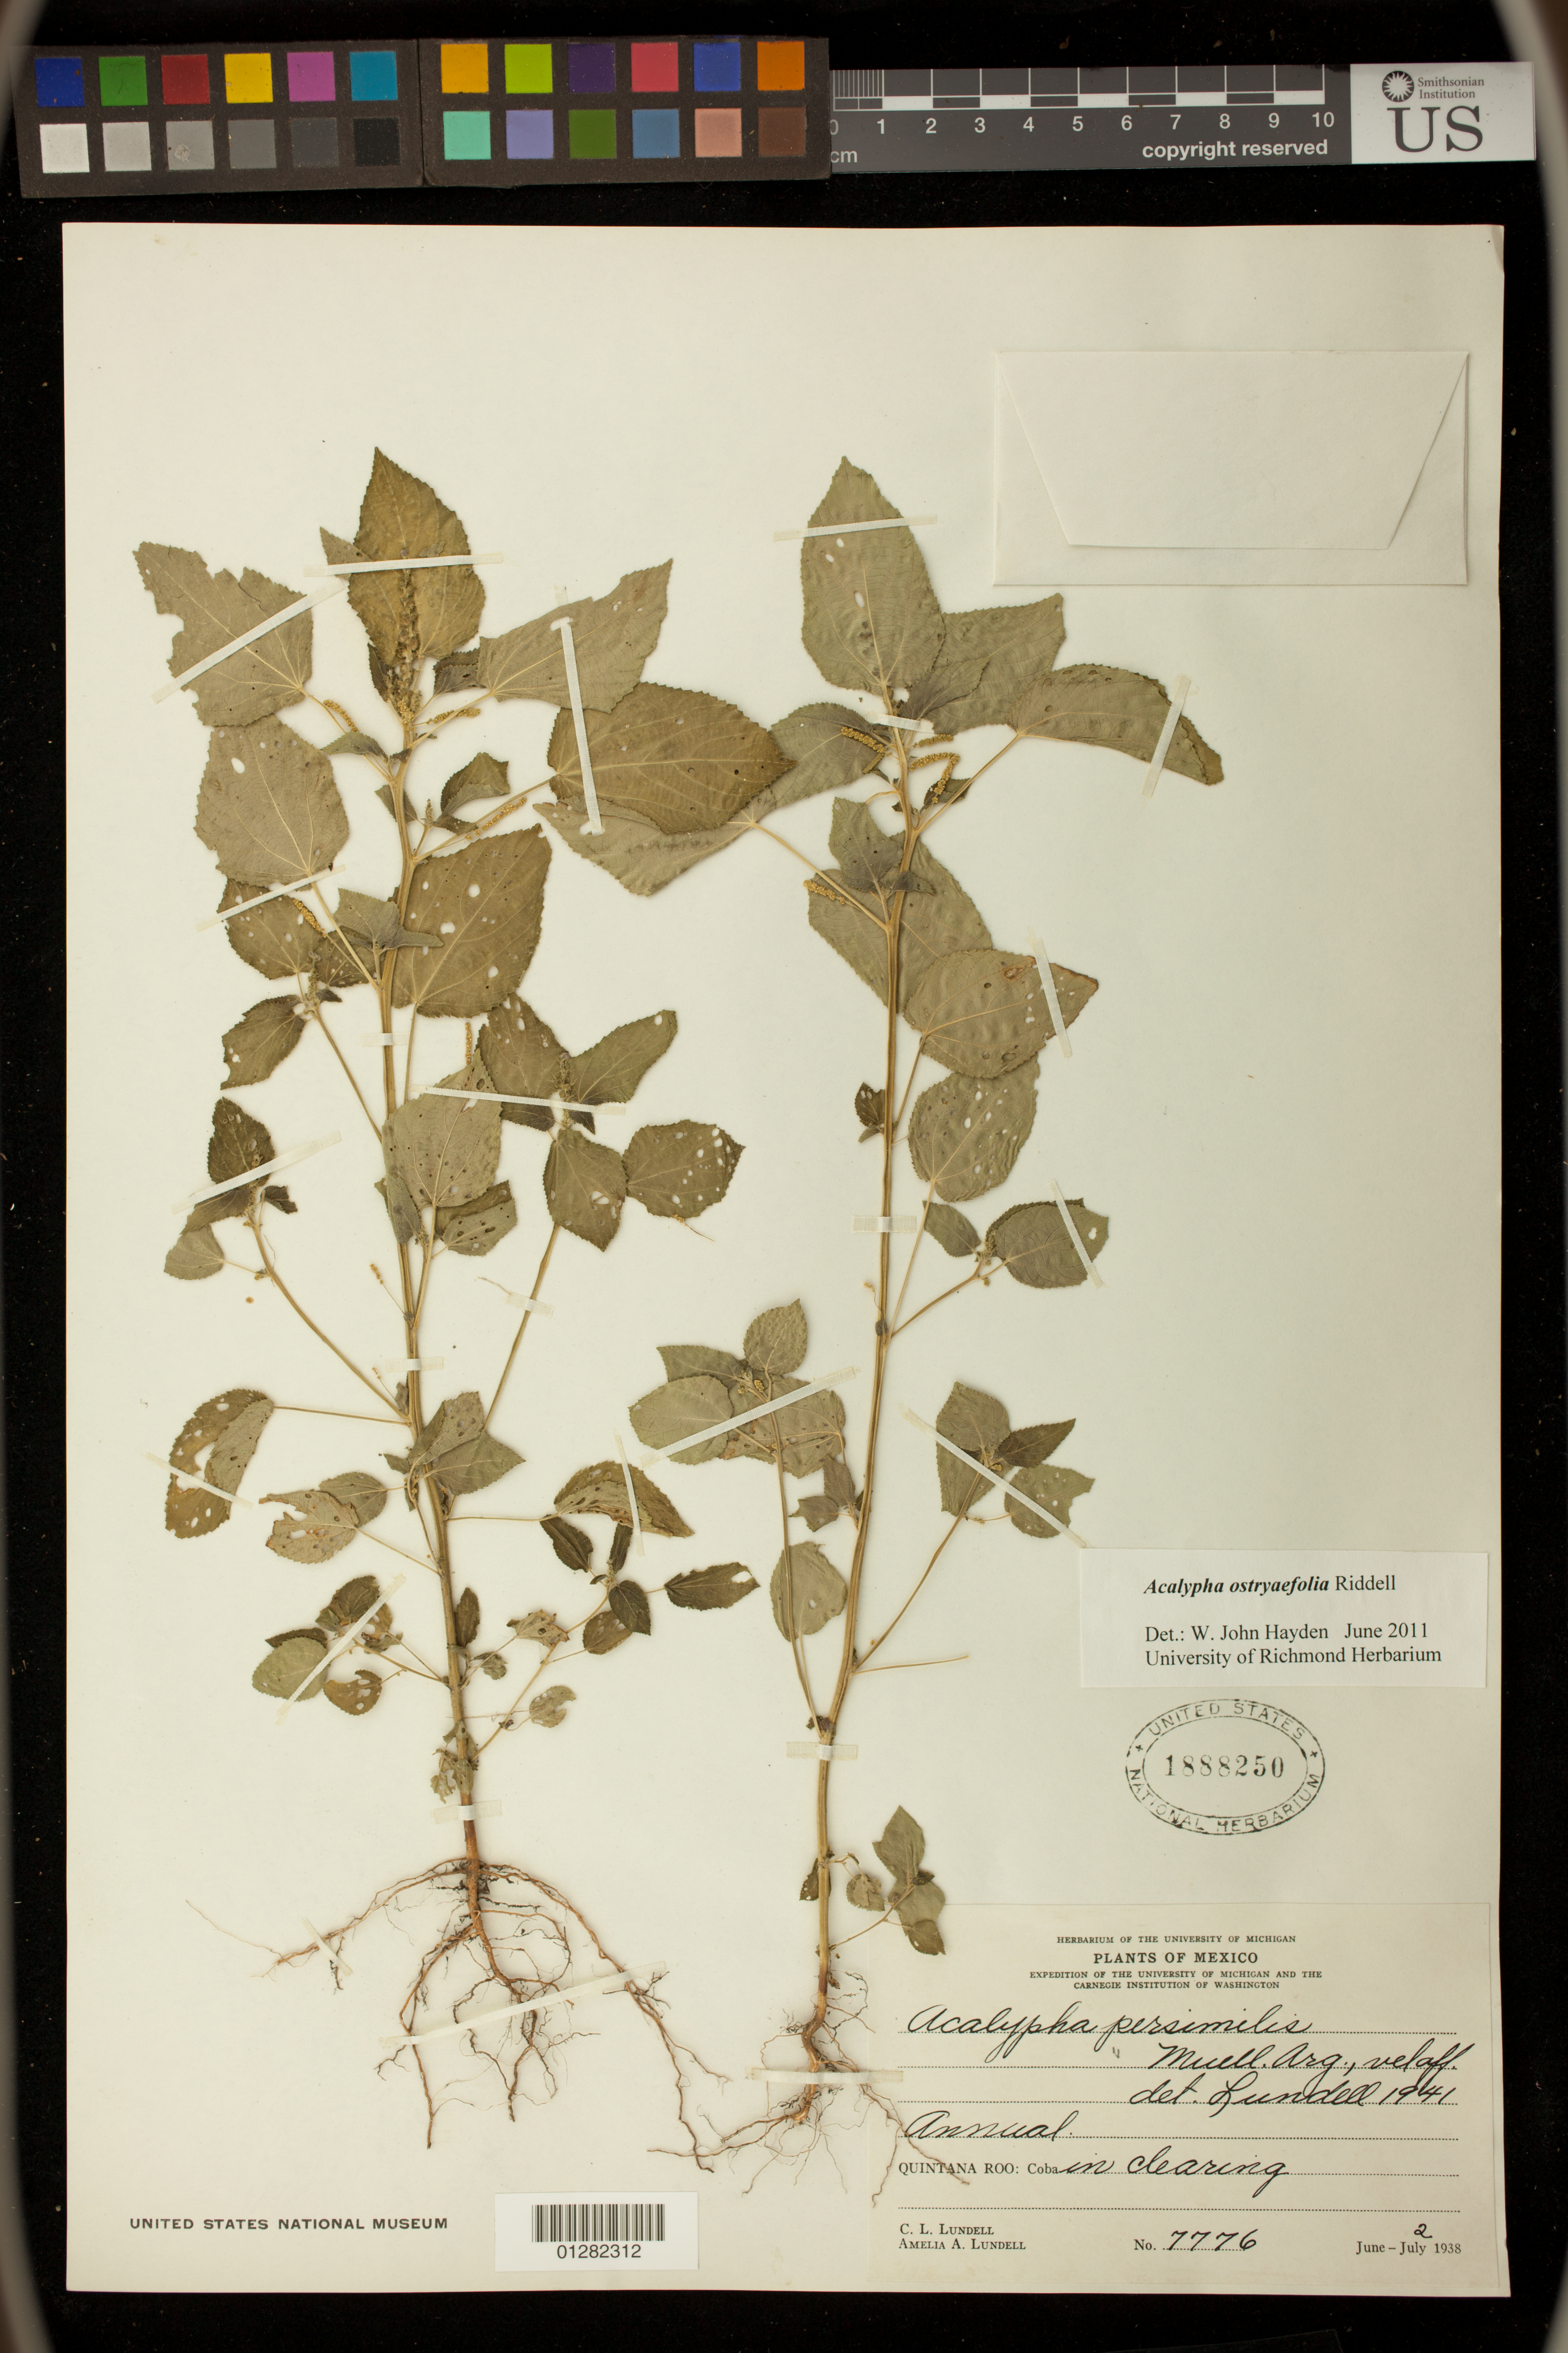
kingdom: Plantae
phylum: Tracheophyta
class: Magnoliopsida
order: Malpighiales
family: Euphorbiaceae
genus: Acalypha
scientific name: Acalypha ostryifolia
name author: Ridd.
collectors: C. G. Pringle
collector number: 7776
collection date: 1938-06/1938-07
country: Mexico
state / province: Quintana Roo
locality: Coba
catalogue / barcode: US 1888250